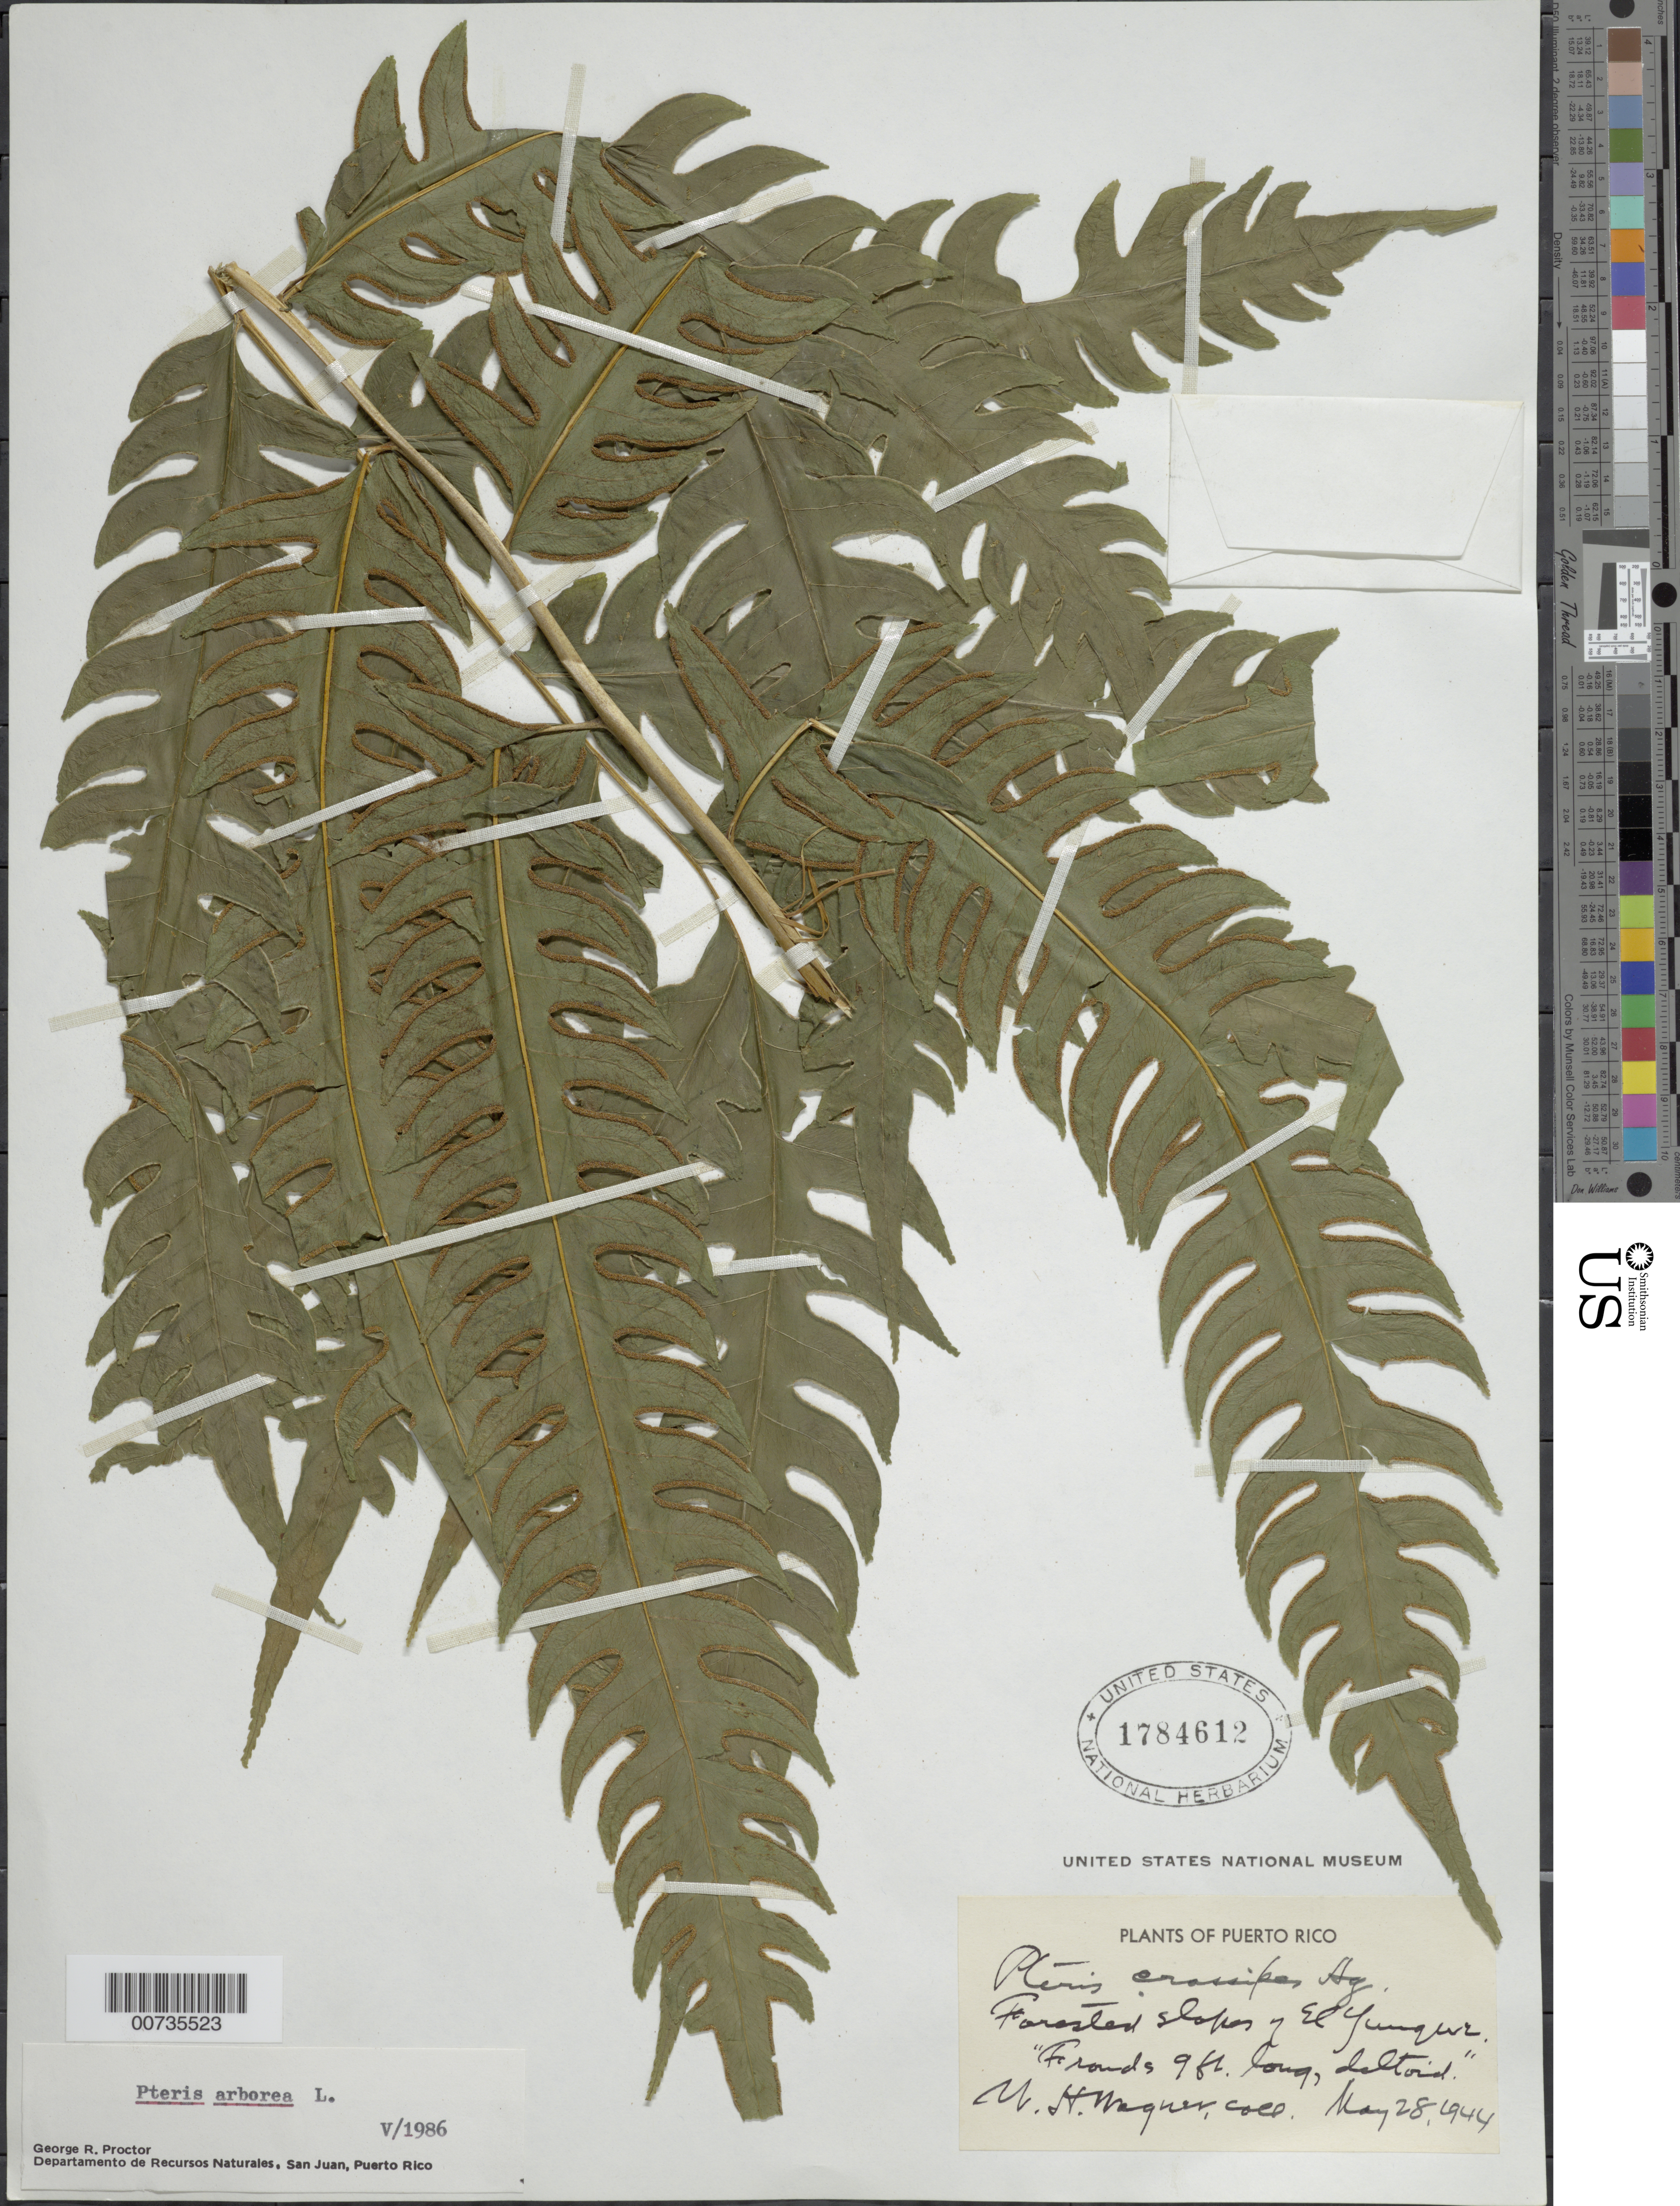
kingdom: Plantae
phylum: Tracheophyta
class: Polypodiopsida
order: Polypodiales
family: Pteridaceae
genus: Pteris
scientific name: Pteris arborea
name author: L.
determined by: Proctor, G. R.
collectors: W. H. Wagner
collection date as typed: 28 May 1944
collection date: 1944-05-28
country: Puerto Rico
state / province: Río Grande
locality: El Yunque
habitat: Forested slopes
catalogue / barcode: US 1784612